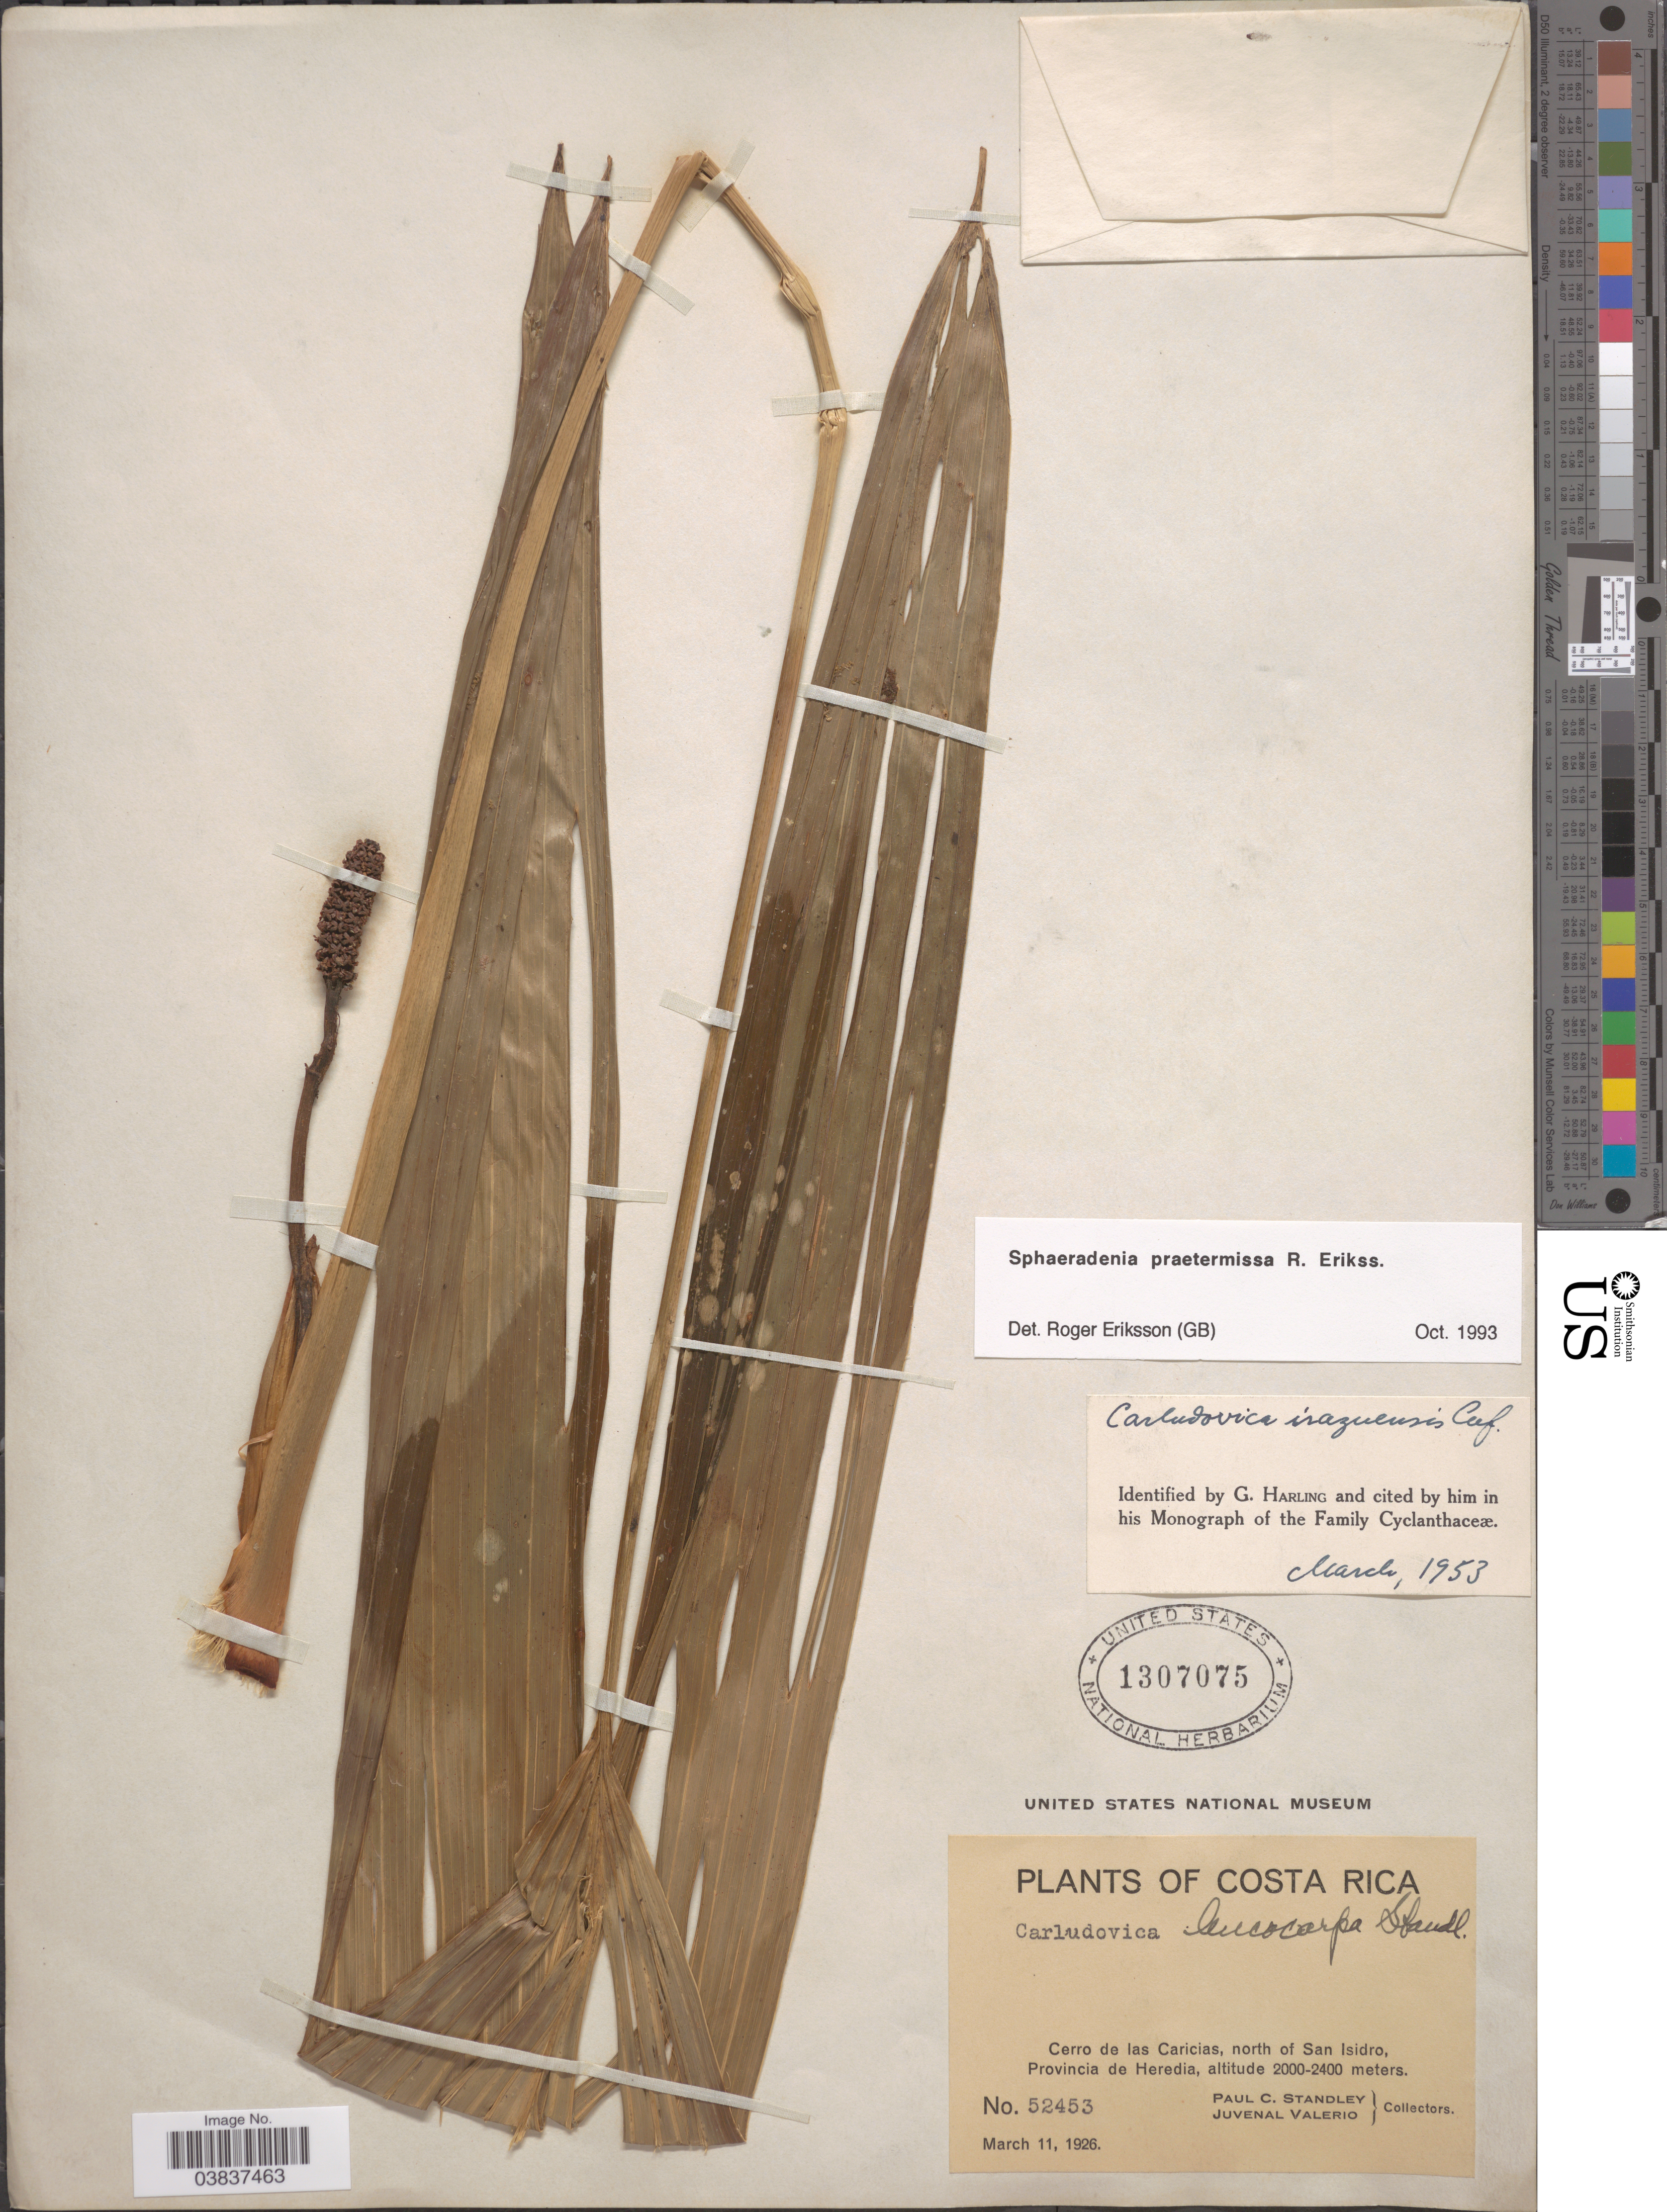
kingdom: Plantae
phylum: Tracheophyta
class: Liliopsida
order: Pandanales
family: Cyclanthaceae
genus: Sphaeradenia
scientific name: Sphaeradenia praetermissa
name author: R. Erikss.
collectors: P. C. Standley & J. Valerio R.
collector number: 52453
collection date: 1926-03-11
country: Costa Rica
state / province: Heredia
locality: Cerro de las Caricias, north of San Isidro.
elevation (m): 2000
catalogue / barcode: US 1307075